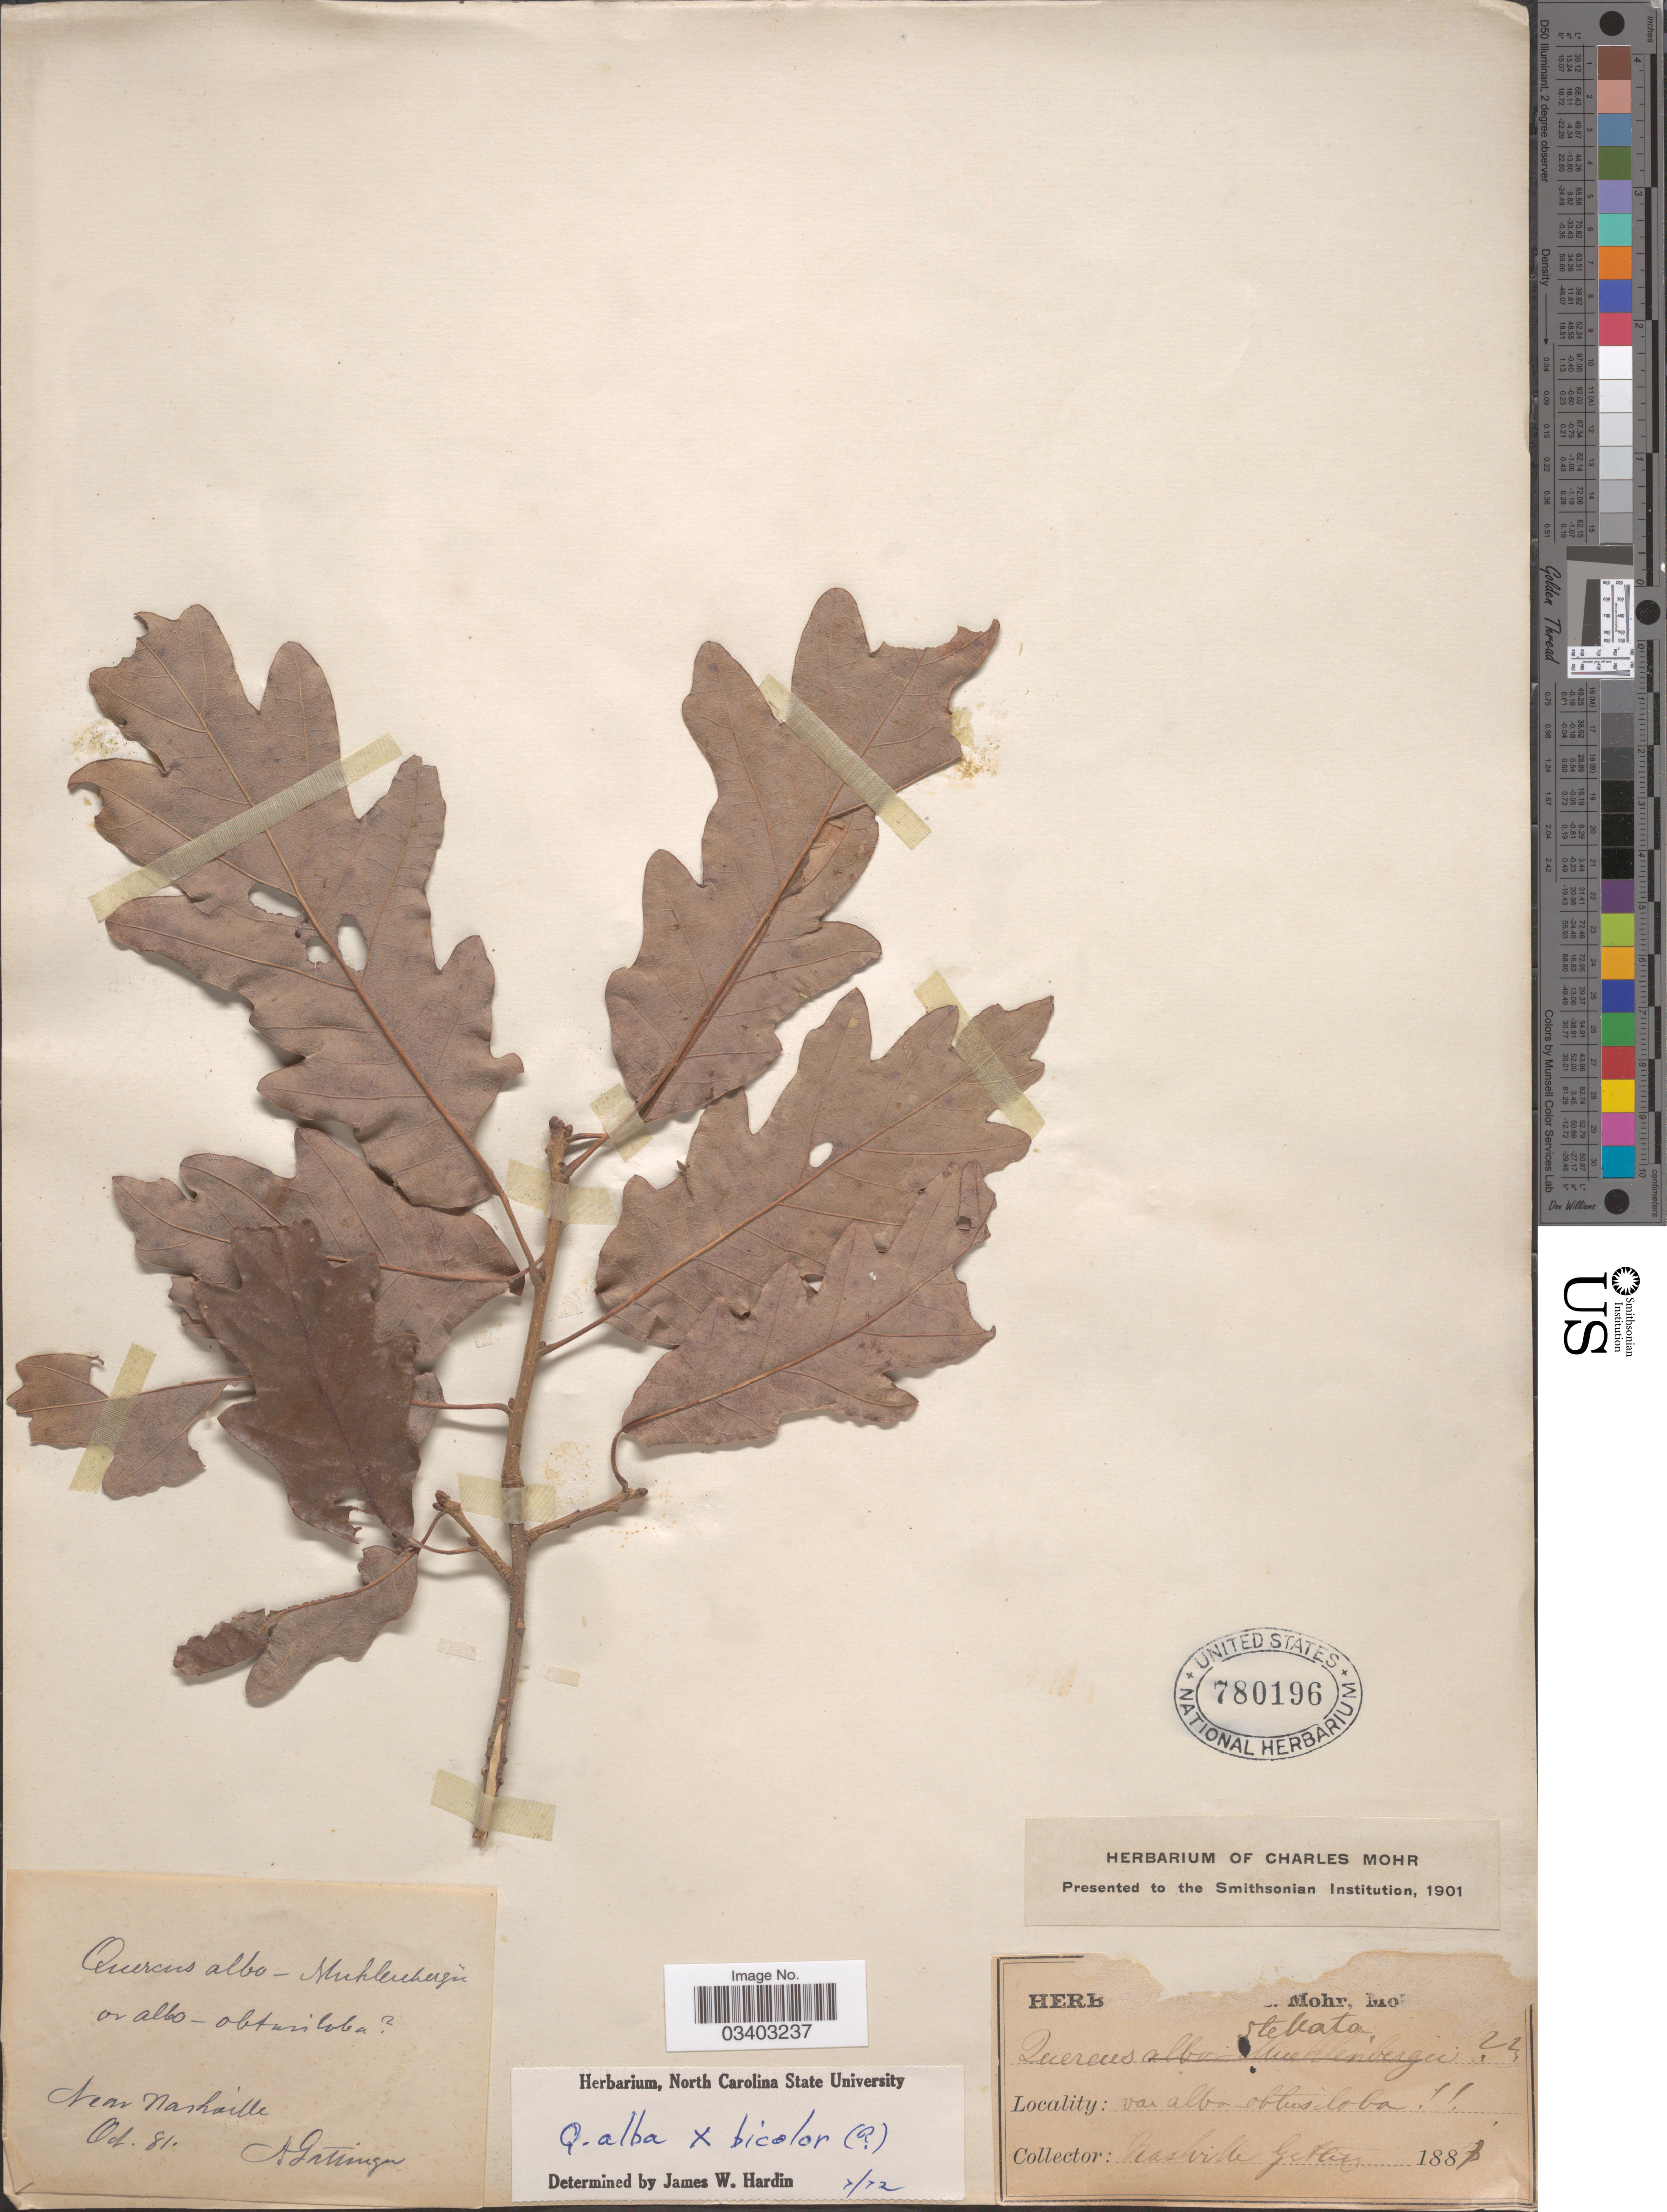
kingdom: Plantae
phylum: Tracheophyta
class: Magnoliopsida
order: Fagales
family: Fagaceae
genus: Quercus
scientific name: Quercus alba x Q. bicolor Willd.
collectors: A. Gattinger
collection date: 1881-10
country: United States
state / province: Tennessee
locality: Near Nashville.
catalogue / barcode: US 780196